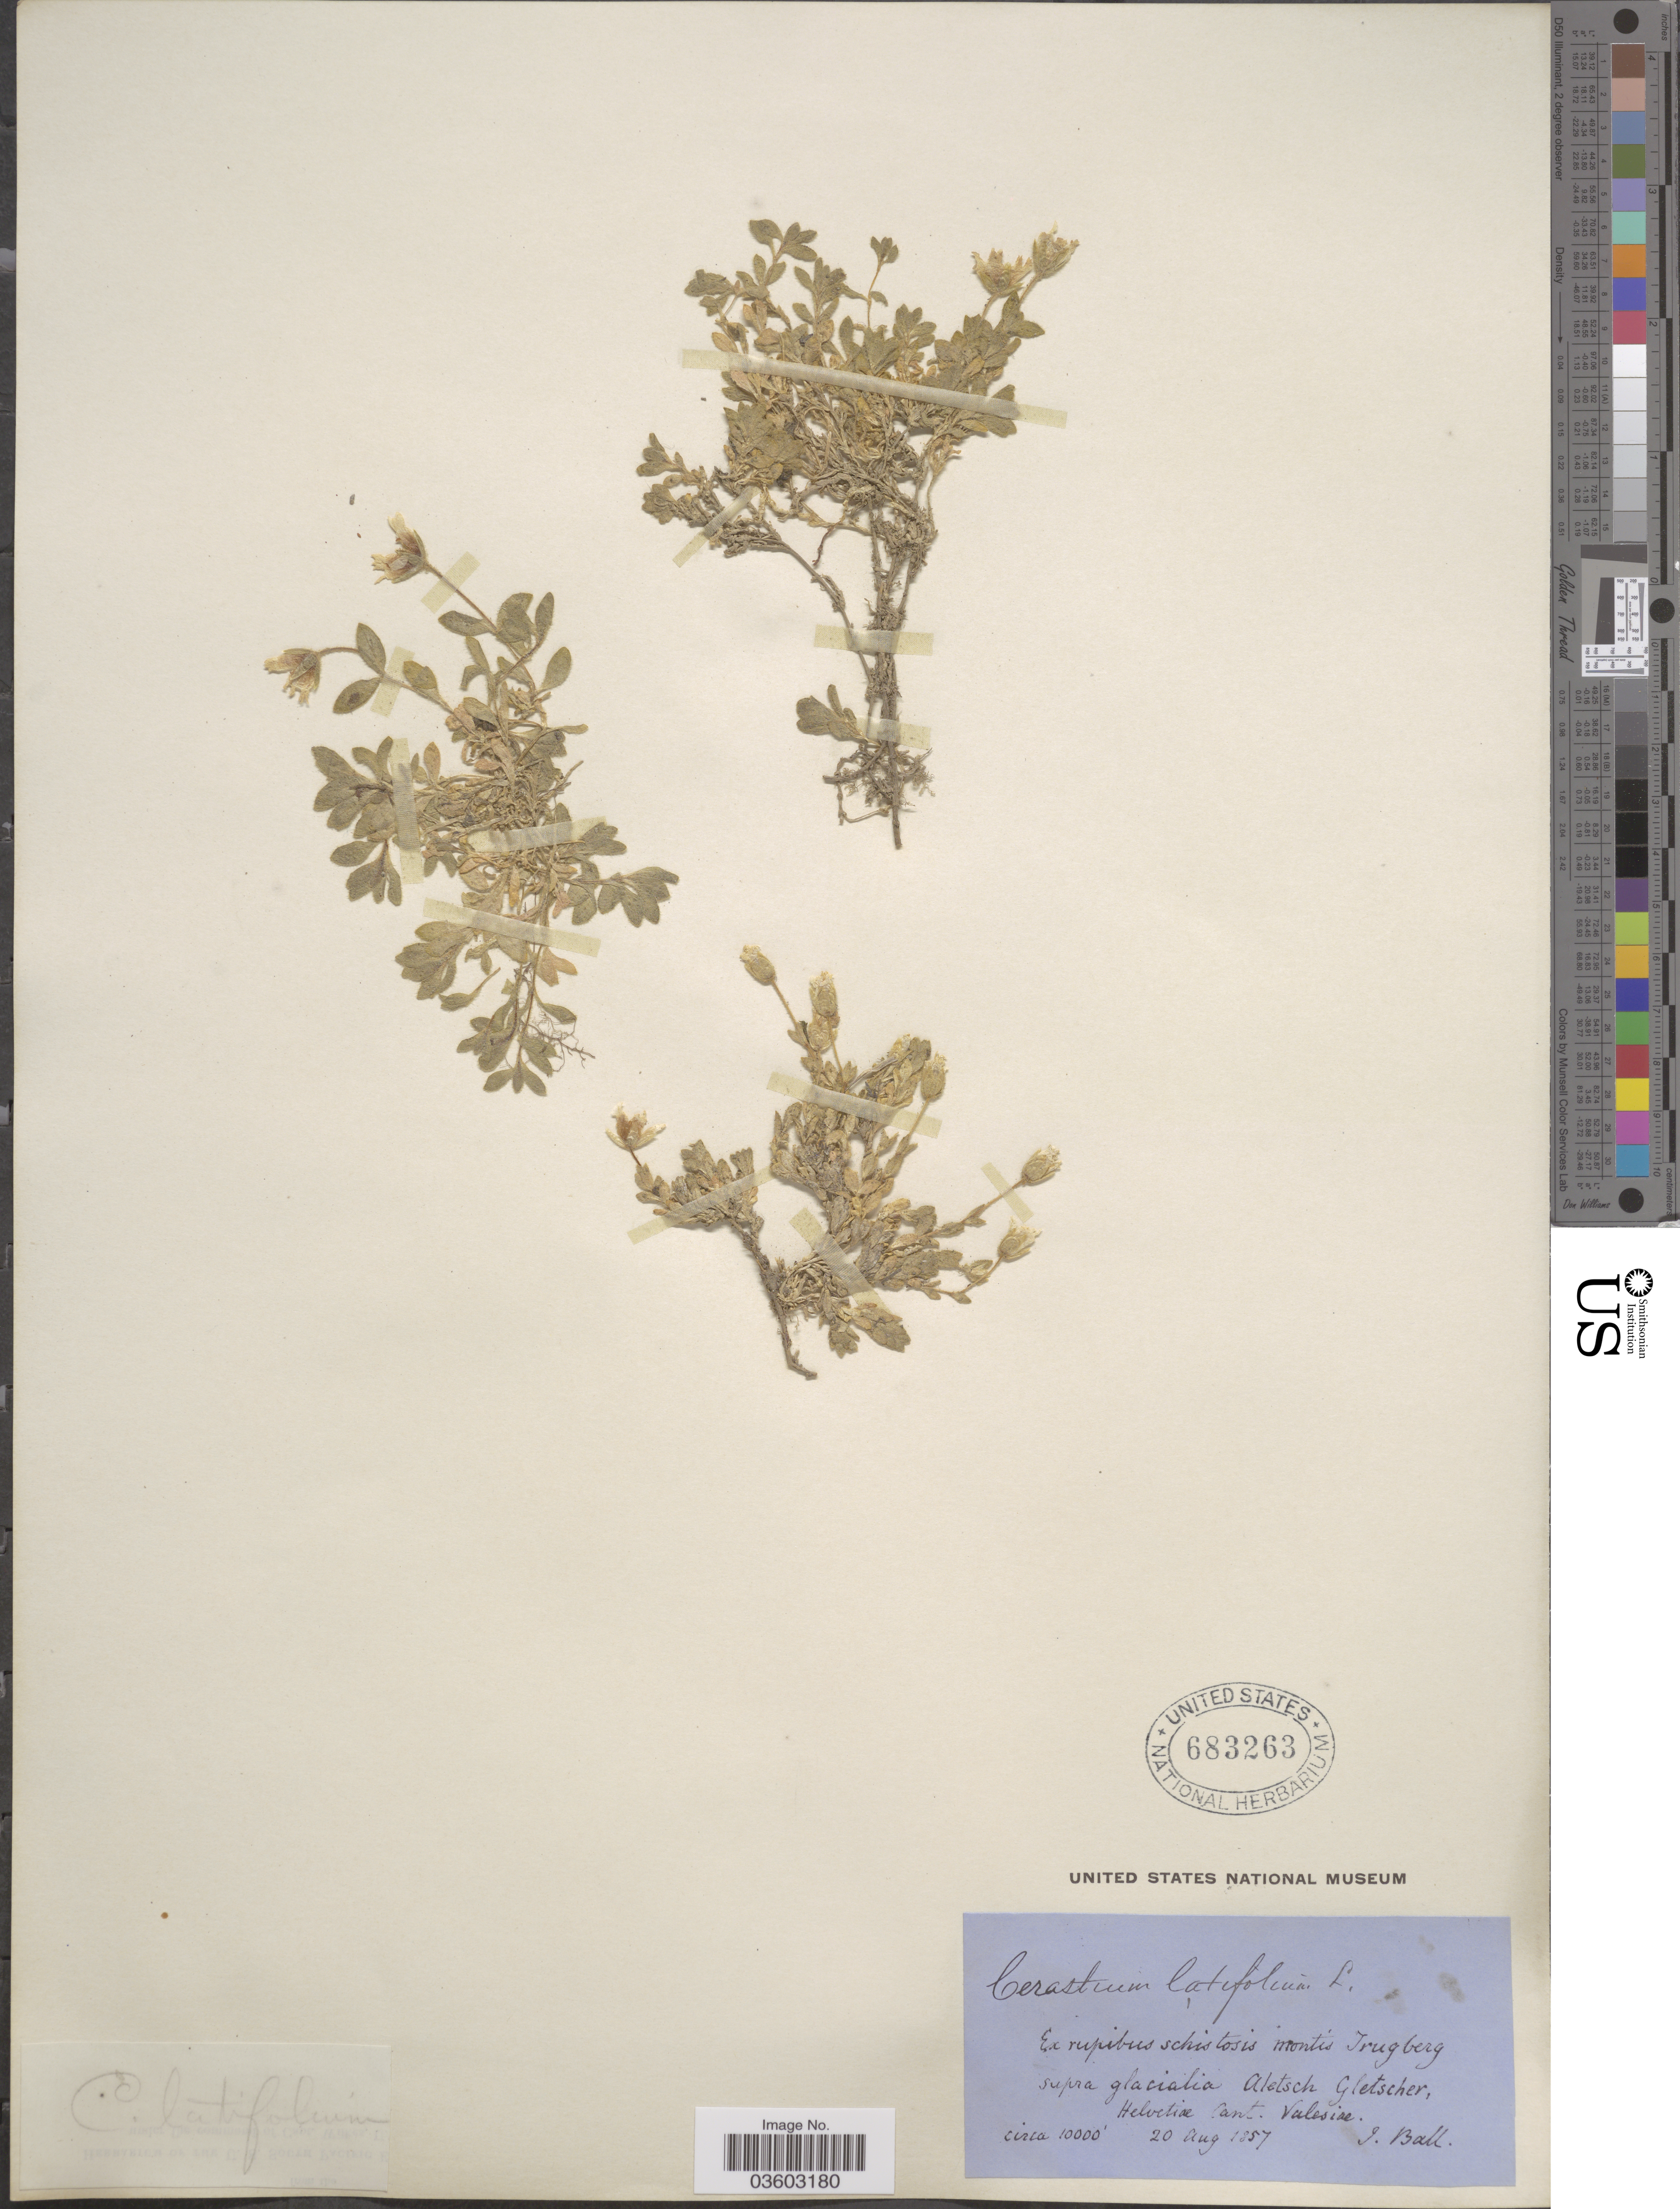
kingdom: Plantae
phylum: Tracheophyta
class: Magnoliopsida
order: Caryophyllales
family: Caryophyllaceae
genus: Cerastium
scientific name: Cerastium latifolium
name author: L.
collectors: J. Ball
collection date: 1857-08-20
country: Switzerland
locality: Ex rupibus schistosis montis Trugberg supra glacialia Aletsch Gletscher, Helvetiæ Cant. Valesiæ.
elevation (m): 3048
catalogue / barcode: US 683263